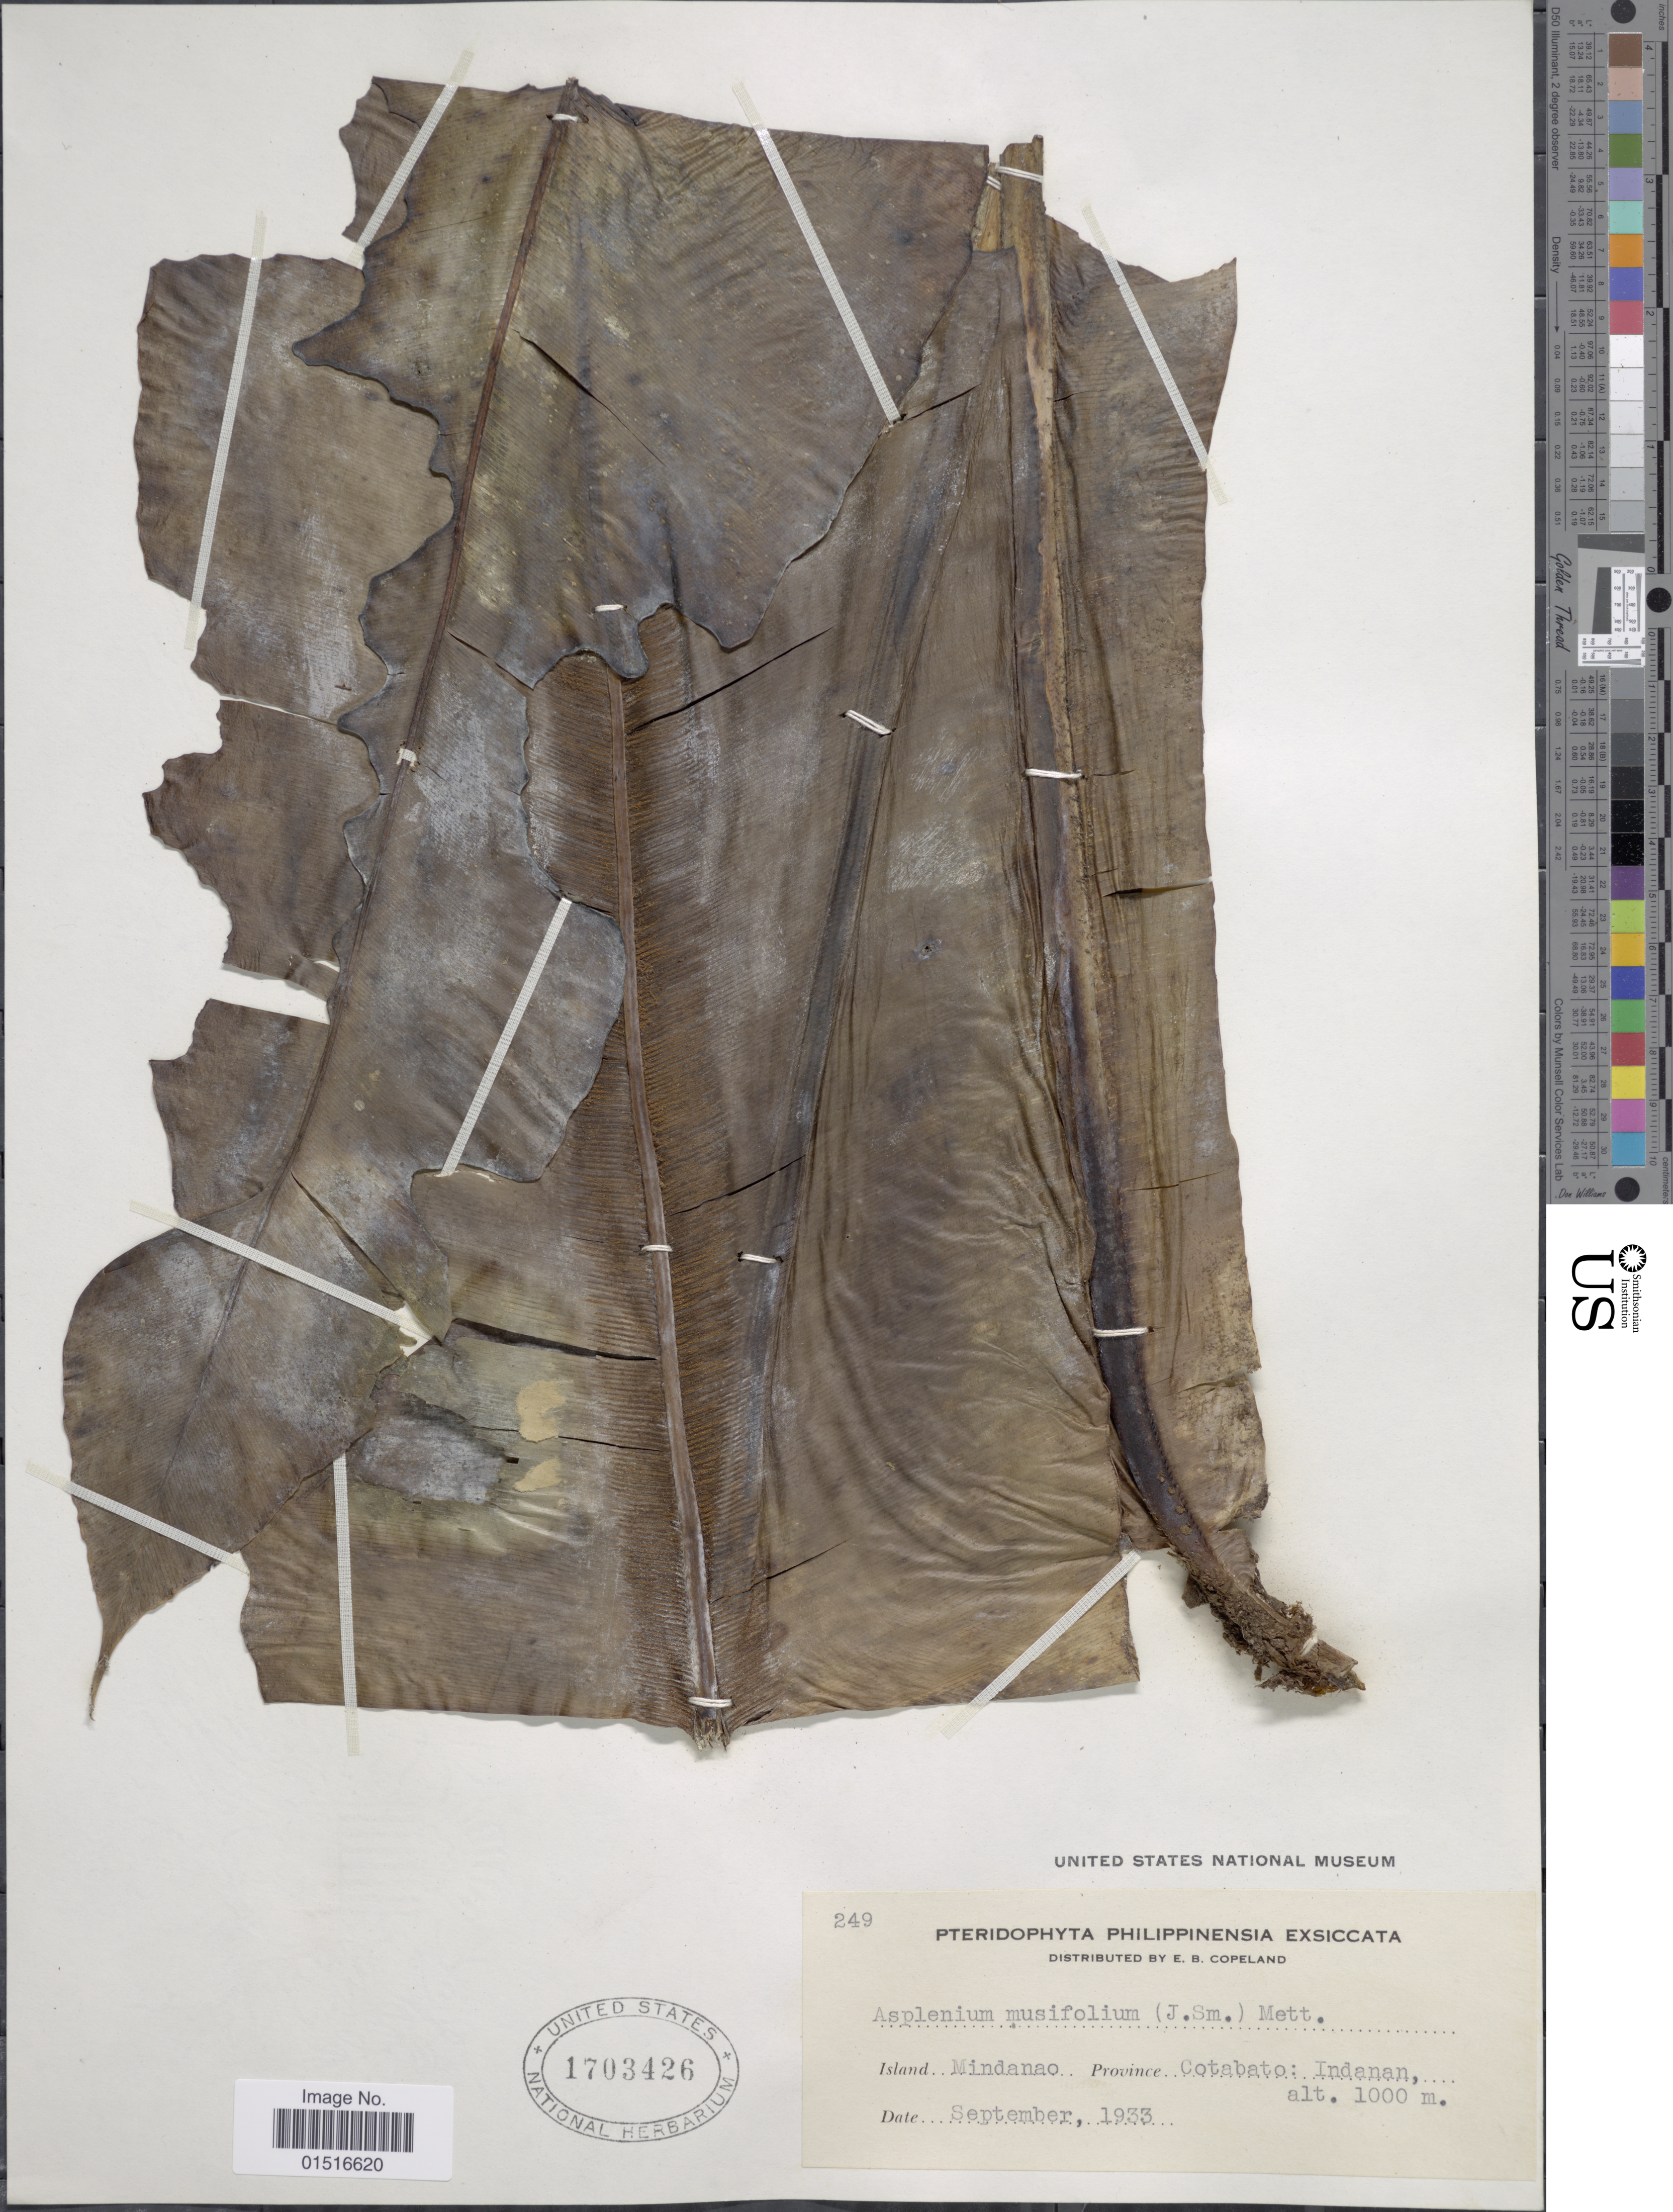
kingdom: Plantae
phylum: Tracheophyta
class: Polypodiopsida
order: Polypodiales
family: Aspleniaceae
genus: Asplenium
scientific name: Asplenium nidus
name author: L.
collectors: E. B. Copeland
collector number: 249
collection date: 1933-09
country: Philippines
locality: Island Mindanao, province Cotabato: Indanan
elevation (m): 1000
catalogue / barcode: US 1703426